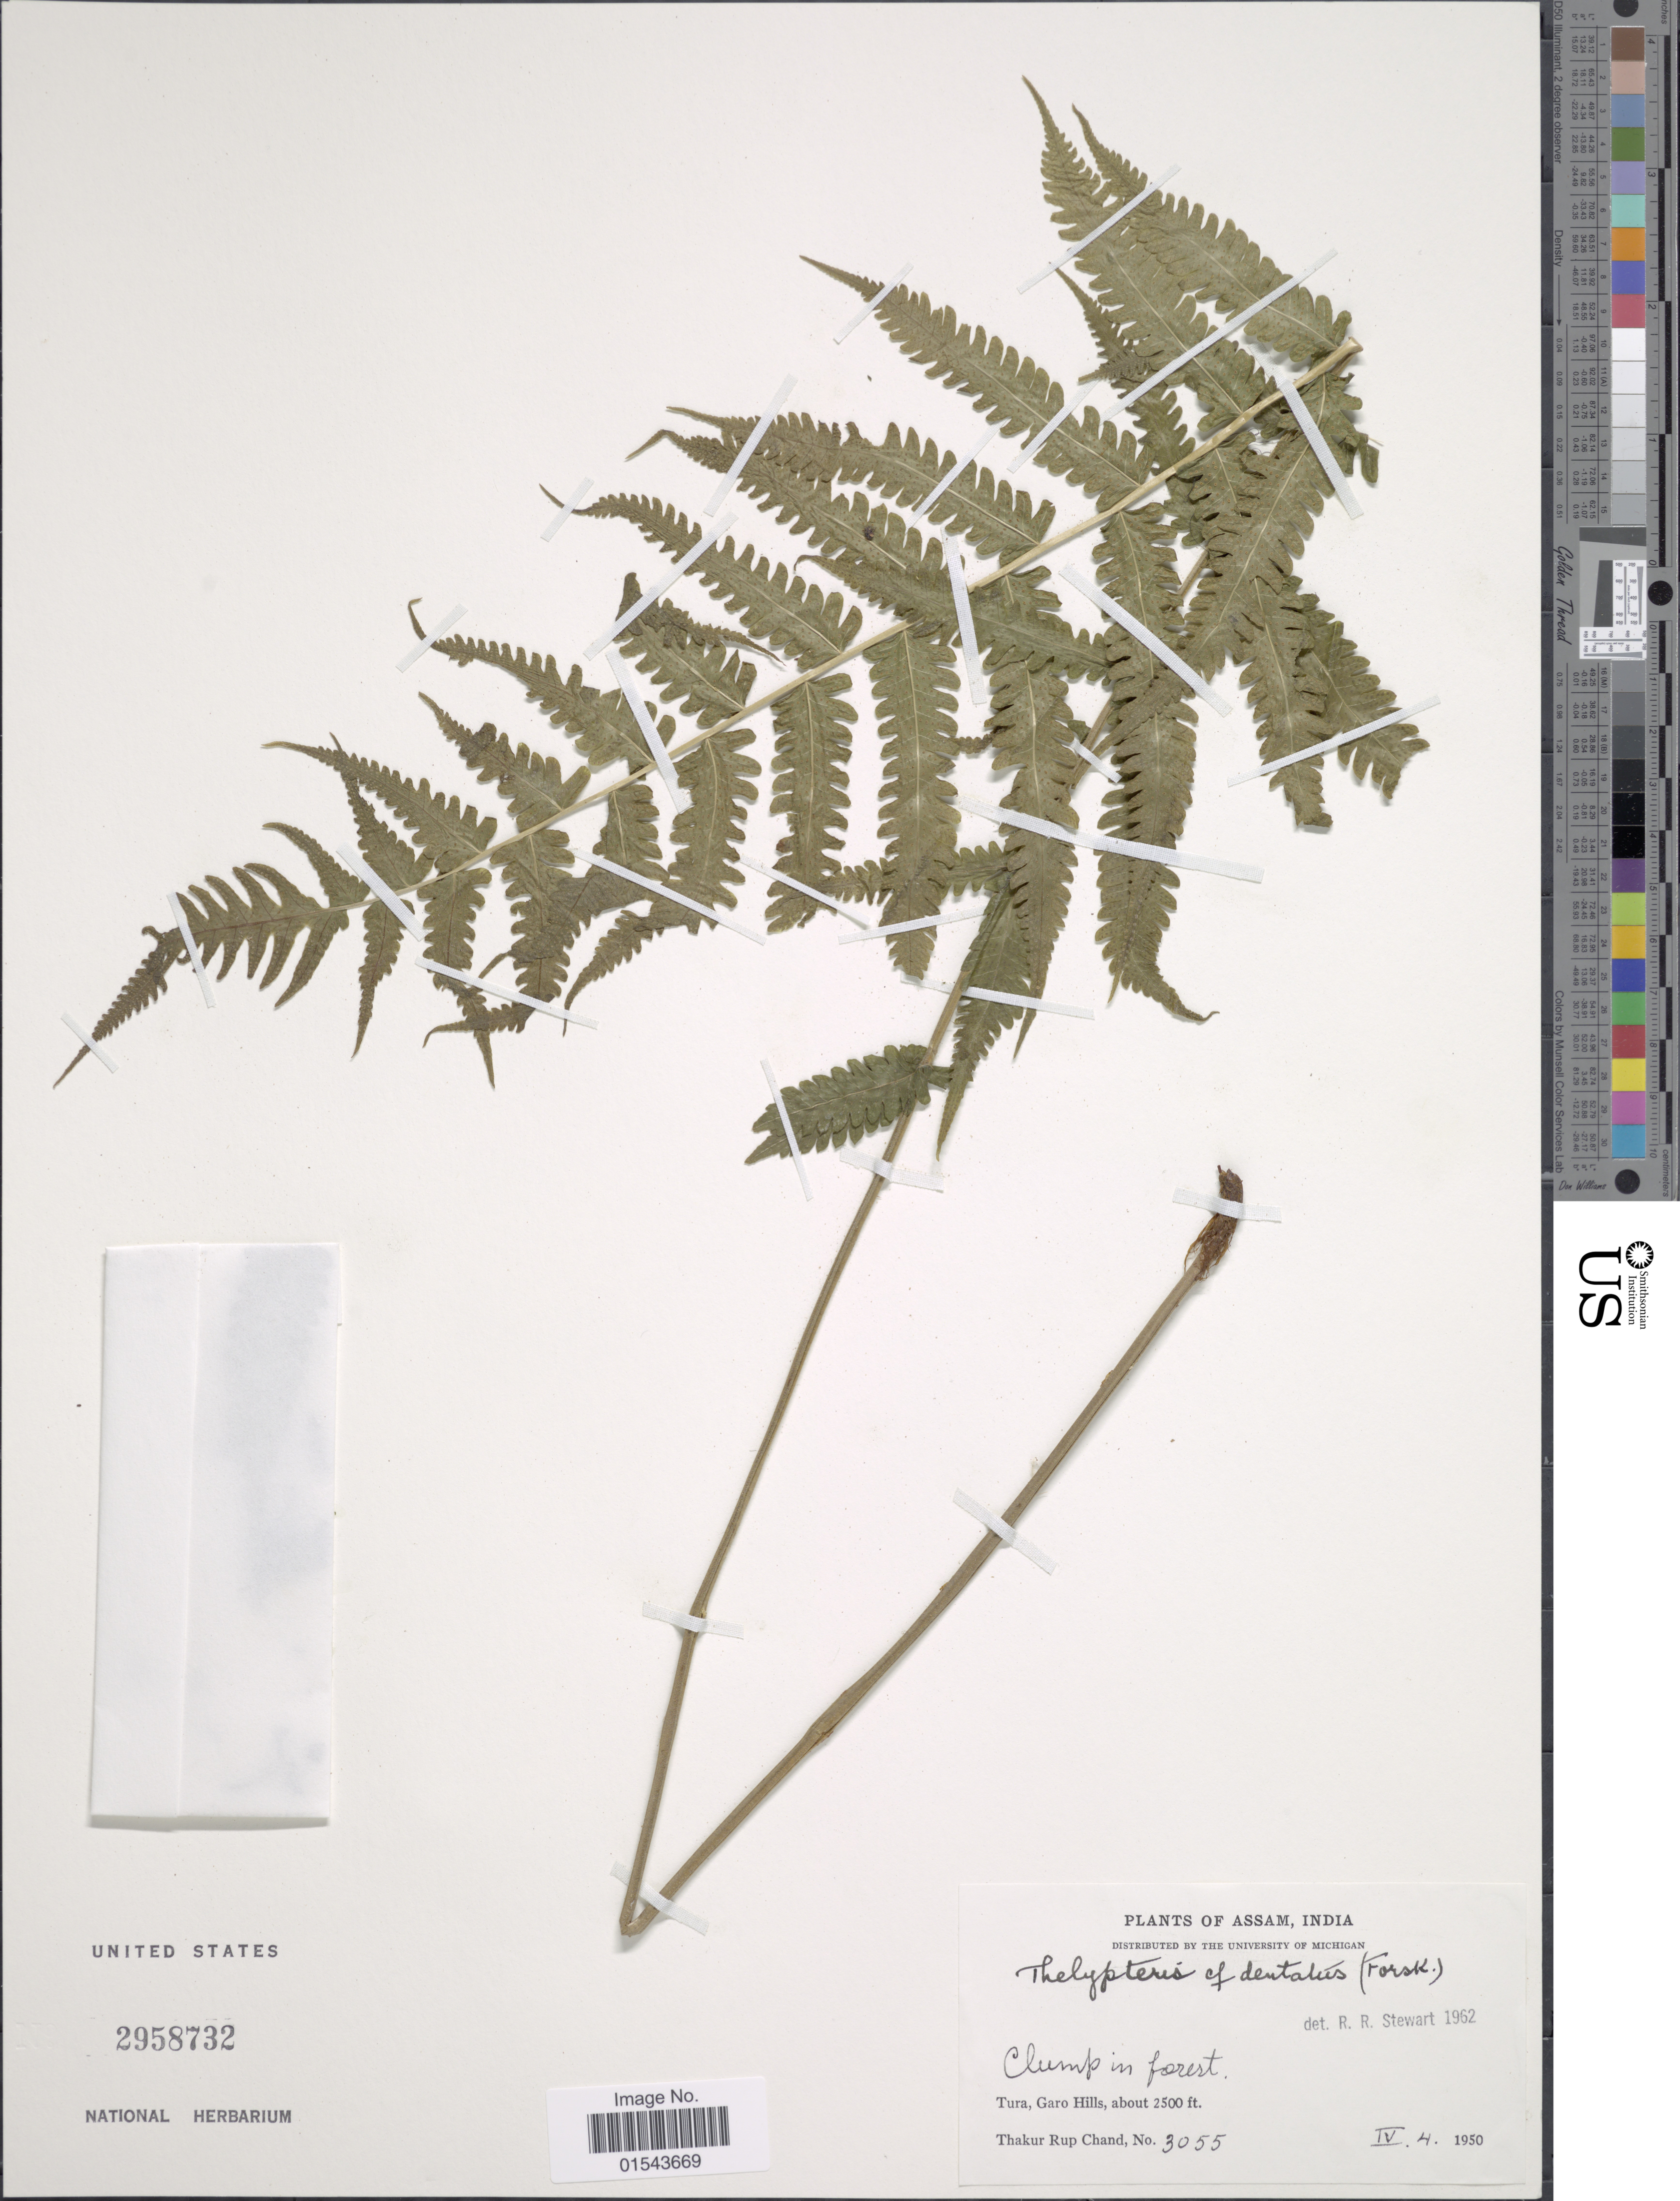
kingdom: Plantae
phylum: Tracheophyta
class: Polypodiopsida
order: Polypodiales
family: Thelypteridaceae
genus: Christella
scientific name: Christella dentata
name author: (Forssk.) Brownsey & Jermy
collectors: T. R. Chand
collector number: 3055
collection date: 1950-04-04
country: India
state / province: Meghalaya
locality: Assam, Tura, Garo Hills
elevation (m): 762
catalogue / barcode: US 3958732